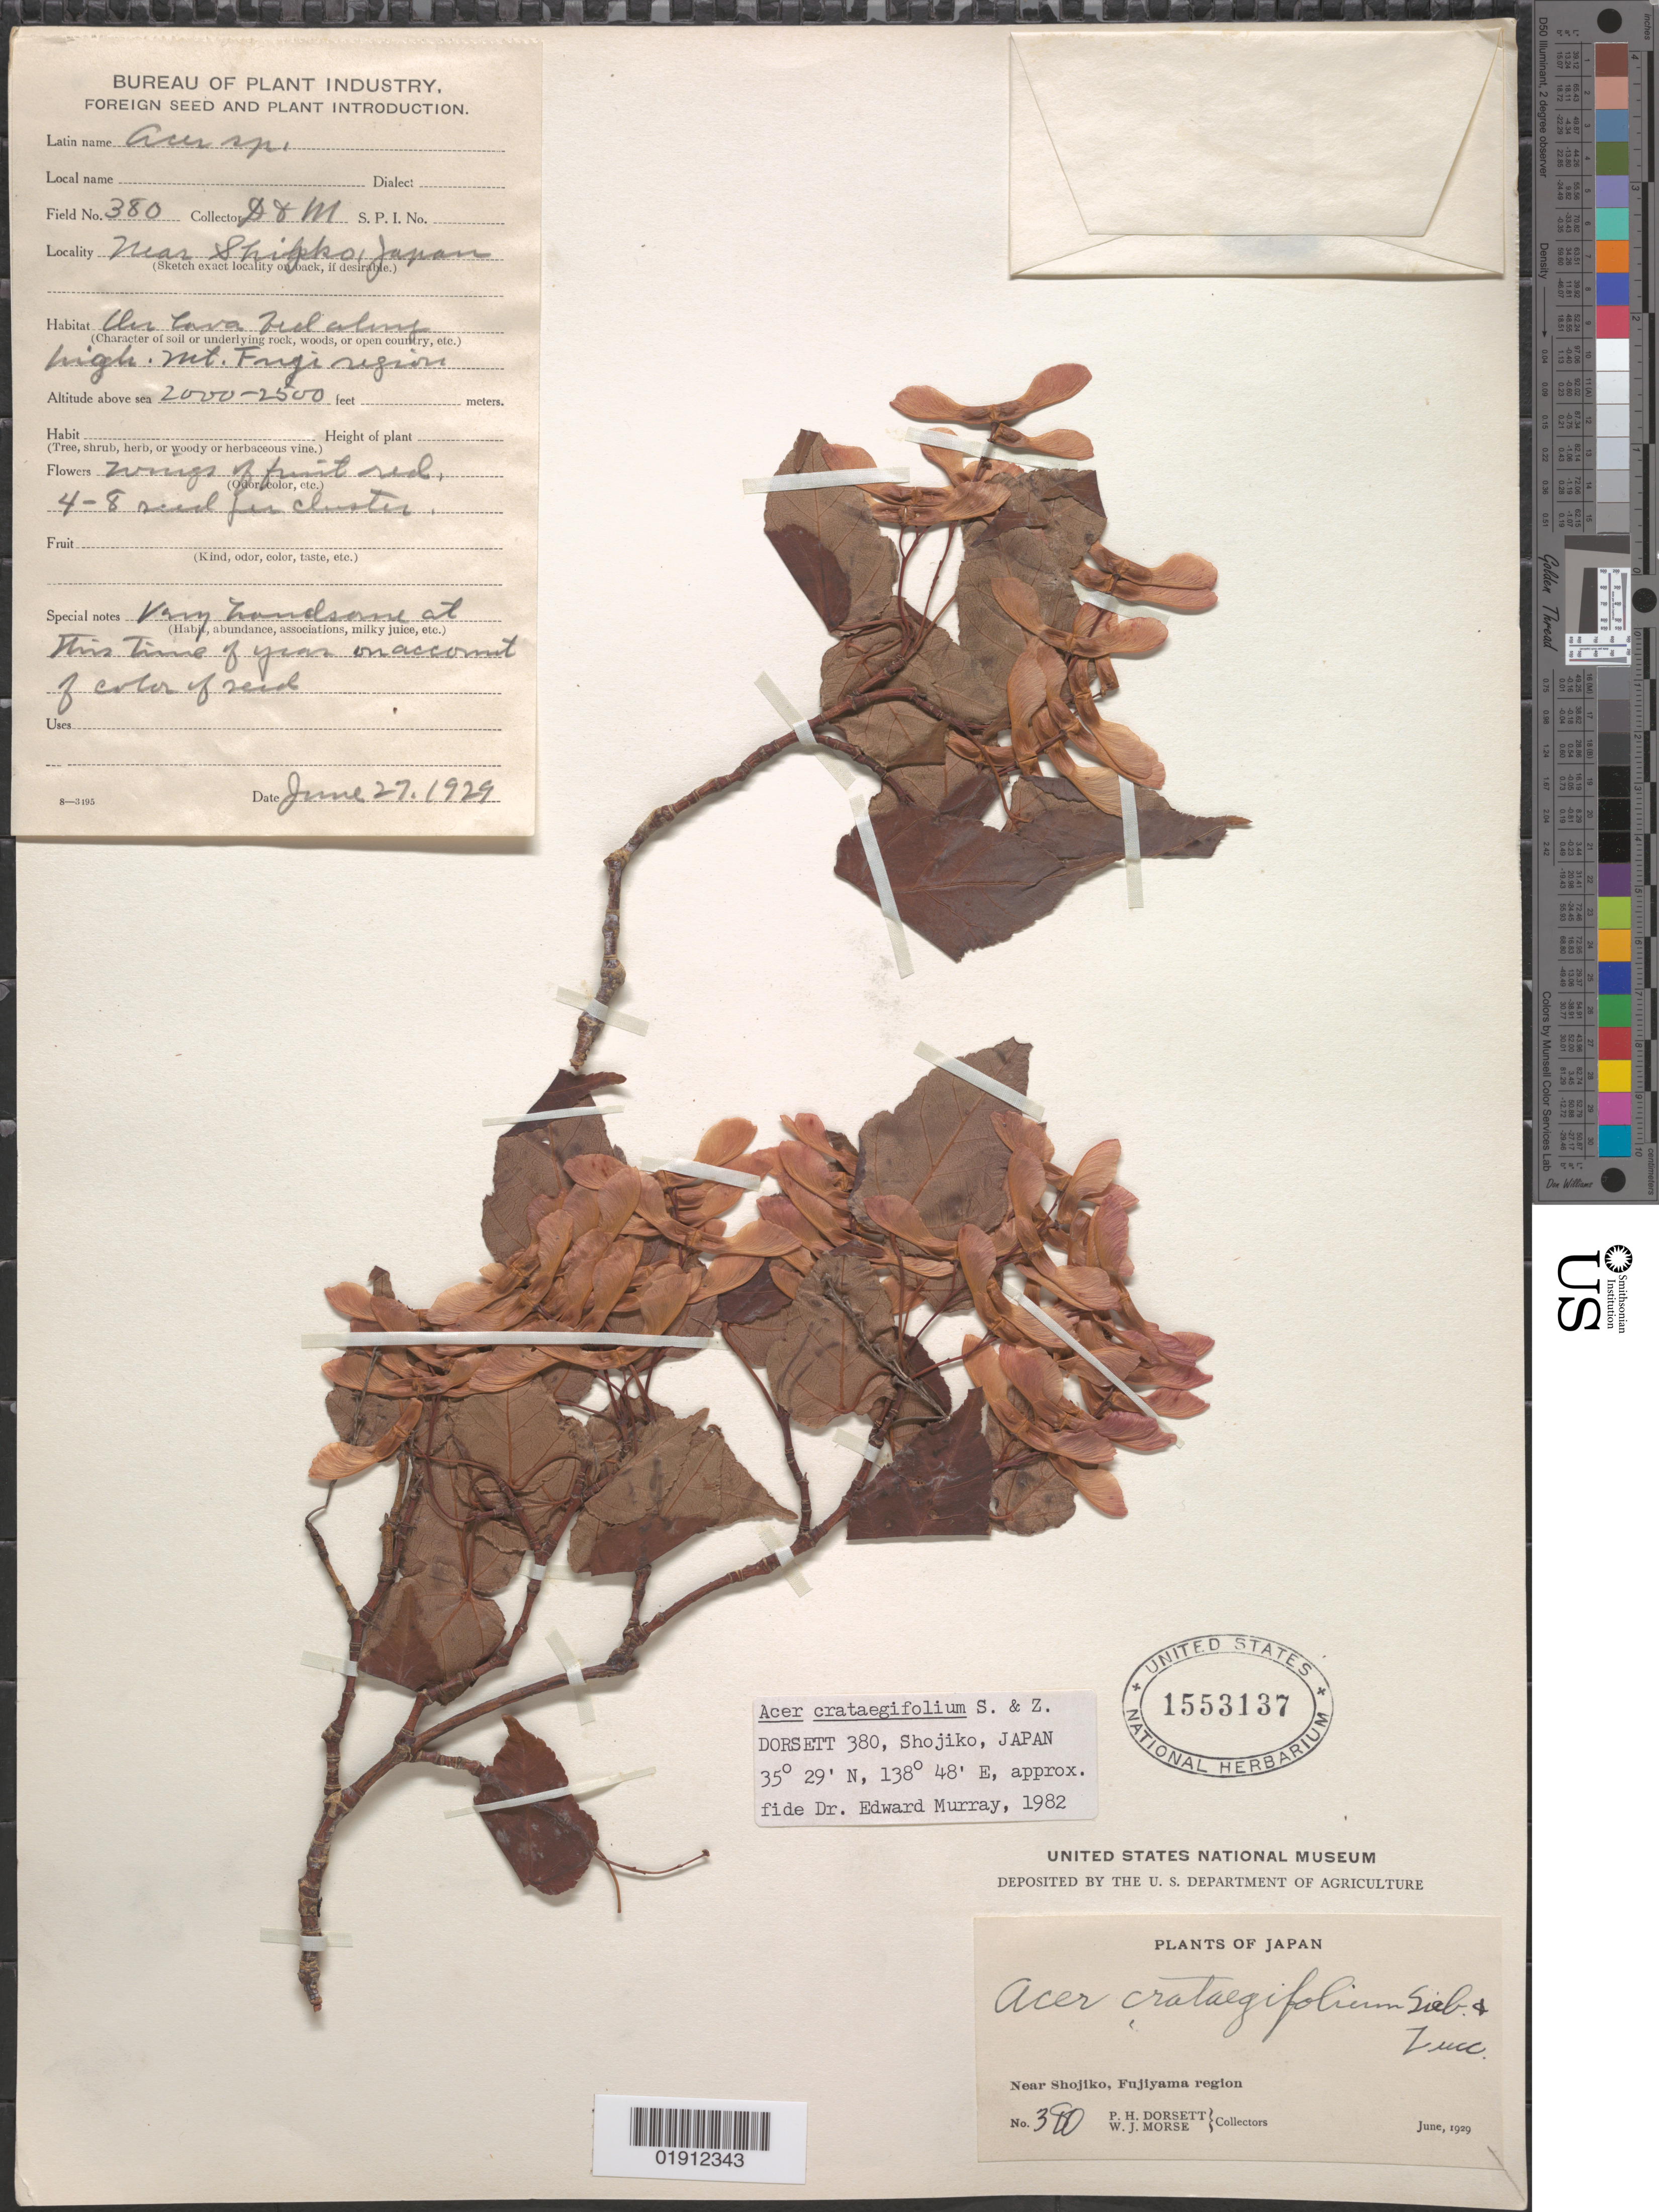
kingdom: Plantae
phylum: Tracheophyta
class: Magnoliopsida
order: Sapindales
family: Sapindaceae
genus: Acer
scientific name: Acer crataegifolium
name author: Siebold & Zucc.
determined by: Murray, Edward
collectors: P. H. Dorsett & W. J. Morse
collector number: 380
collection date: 1929-06-27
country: Japan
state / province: Yamanasi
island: Honshu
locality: Fujiyama region, near Shipko [Shojiko]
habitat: On lava bed along high Mt. Fuji region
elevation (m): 610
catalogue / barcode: US 1553137